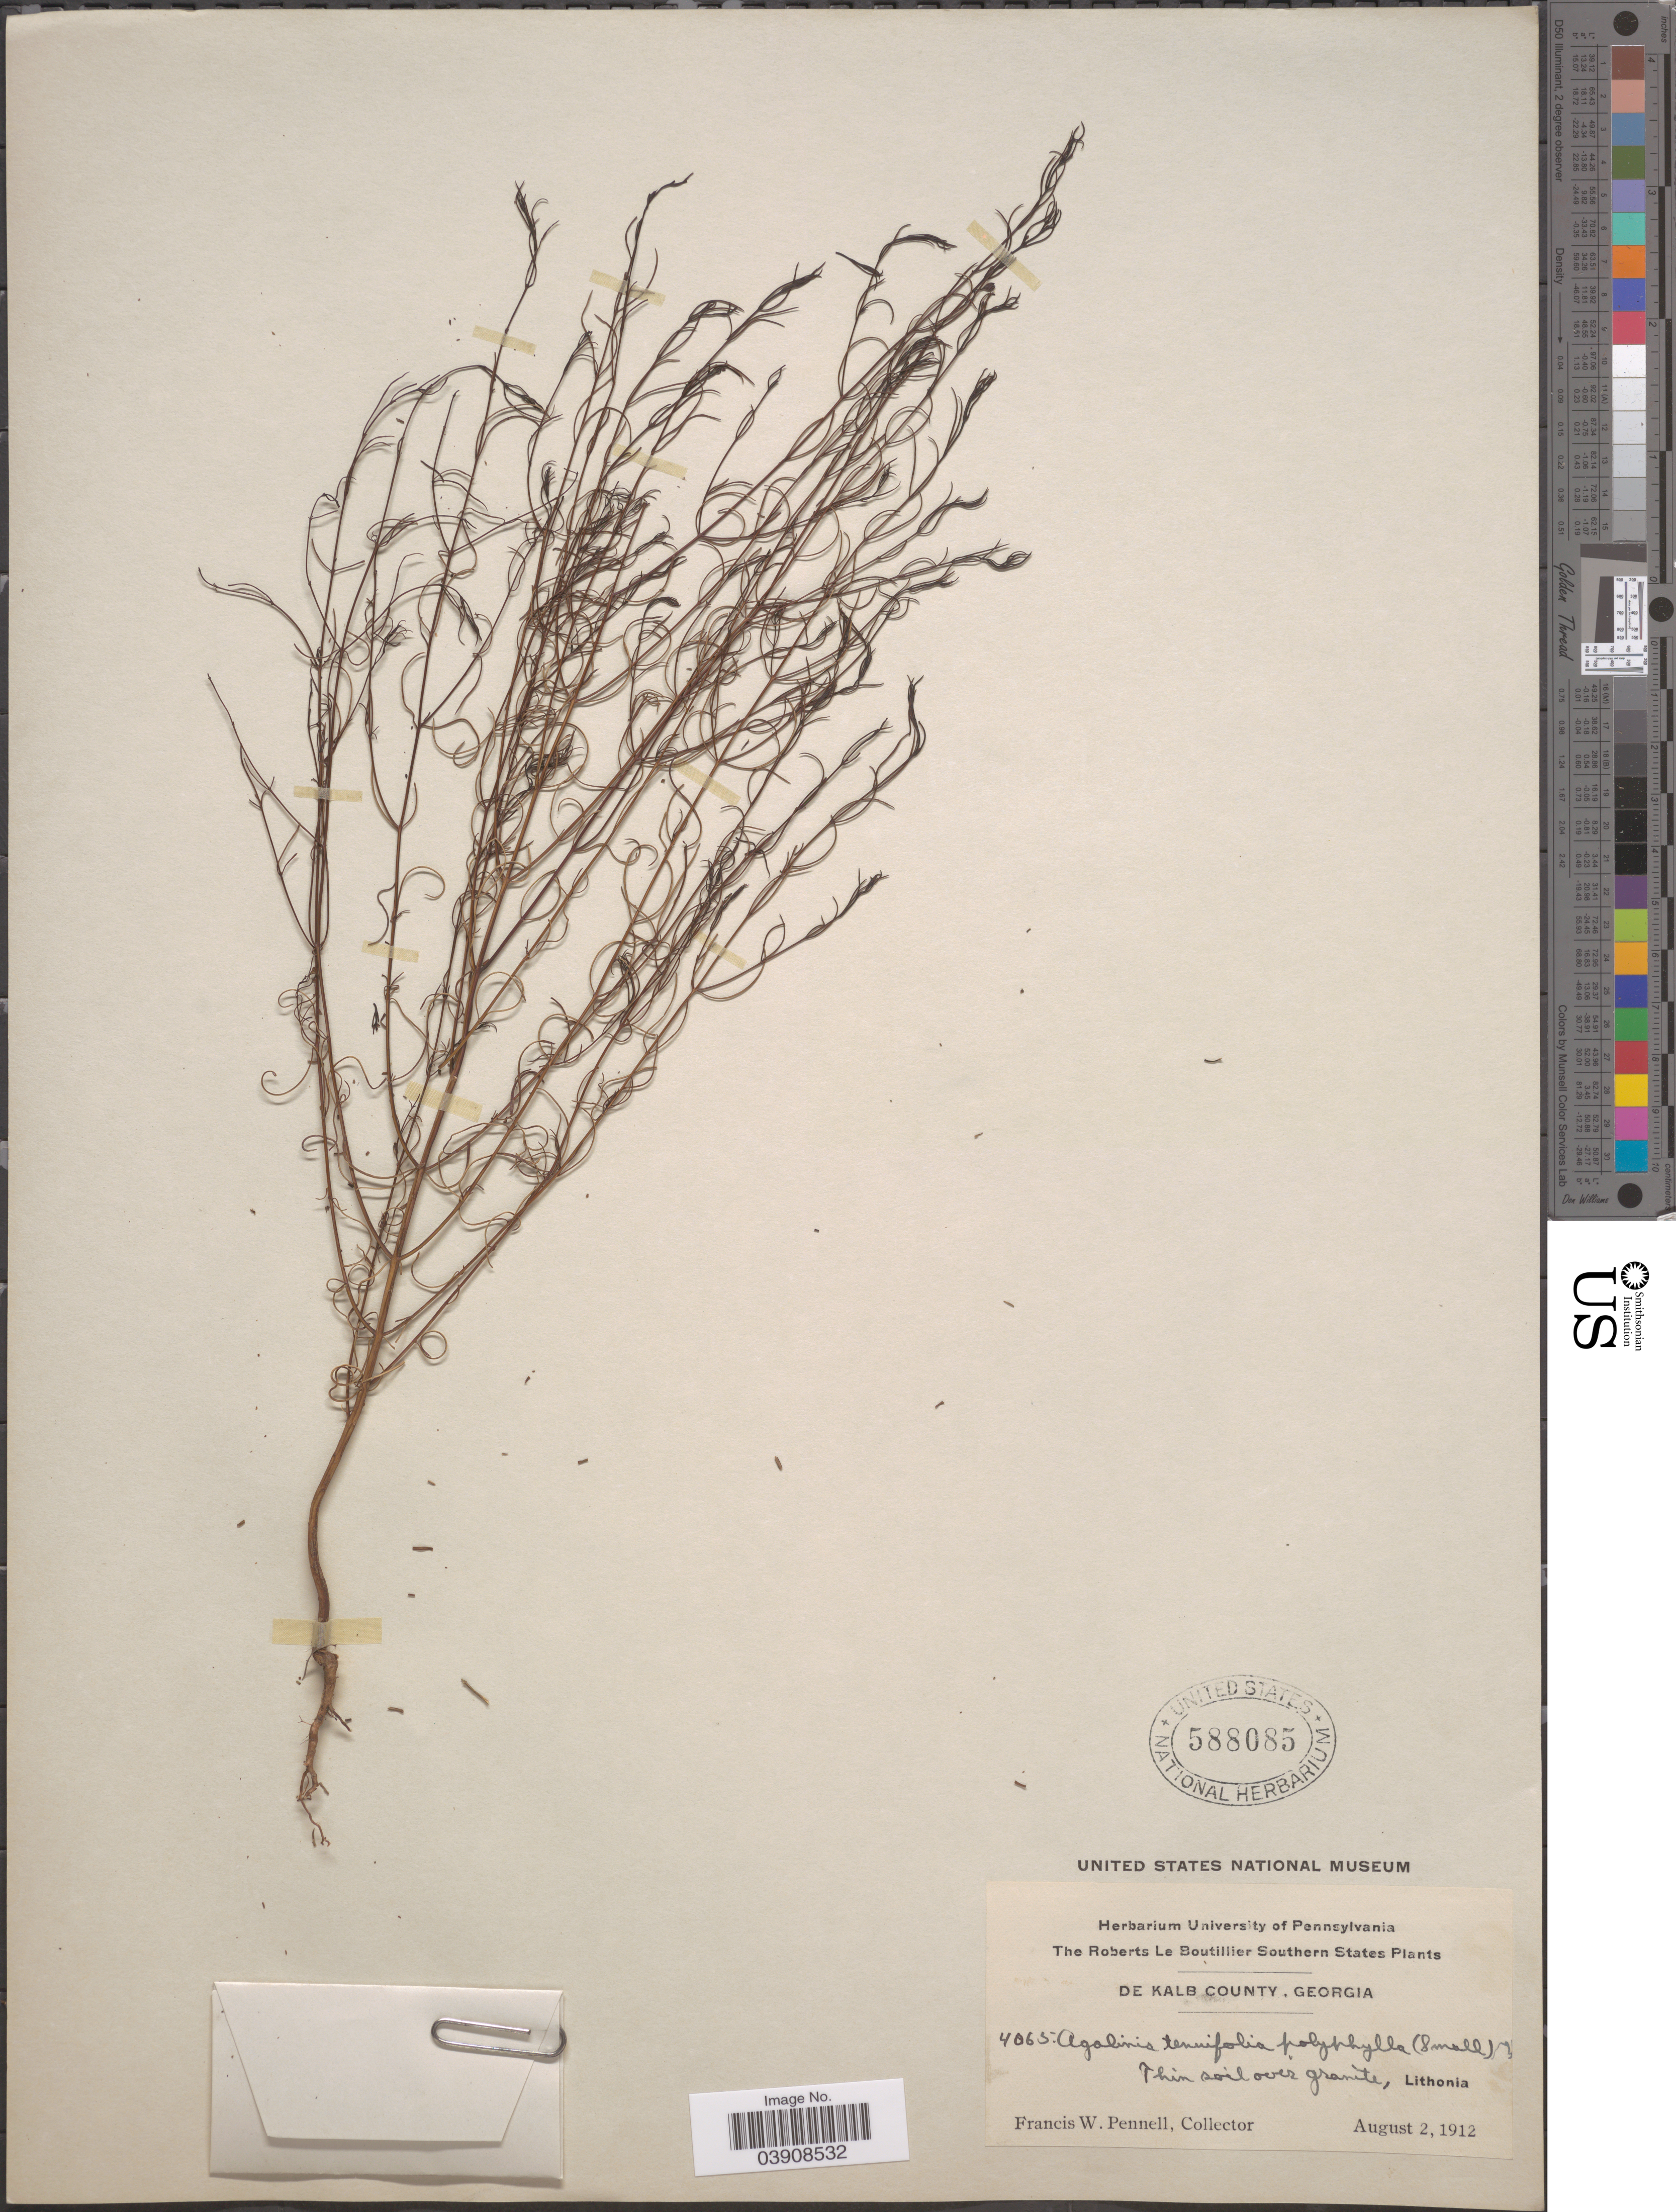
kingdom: Plantae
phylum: Tracheophyta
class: Magnoliopsida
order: Lamiales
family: Orobanchaceae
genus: Agalinis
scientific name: Agalinis tenuifolia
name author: (Vahl) Raf.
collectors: F. W. Pennell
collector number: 4065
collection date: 1912-08-02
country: United States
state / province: Georgia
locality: Southern States. De Kalb County. Lithonia.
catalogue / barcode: US 588085